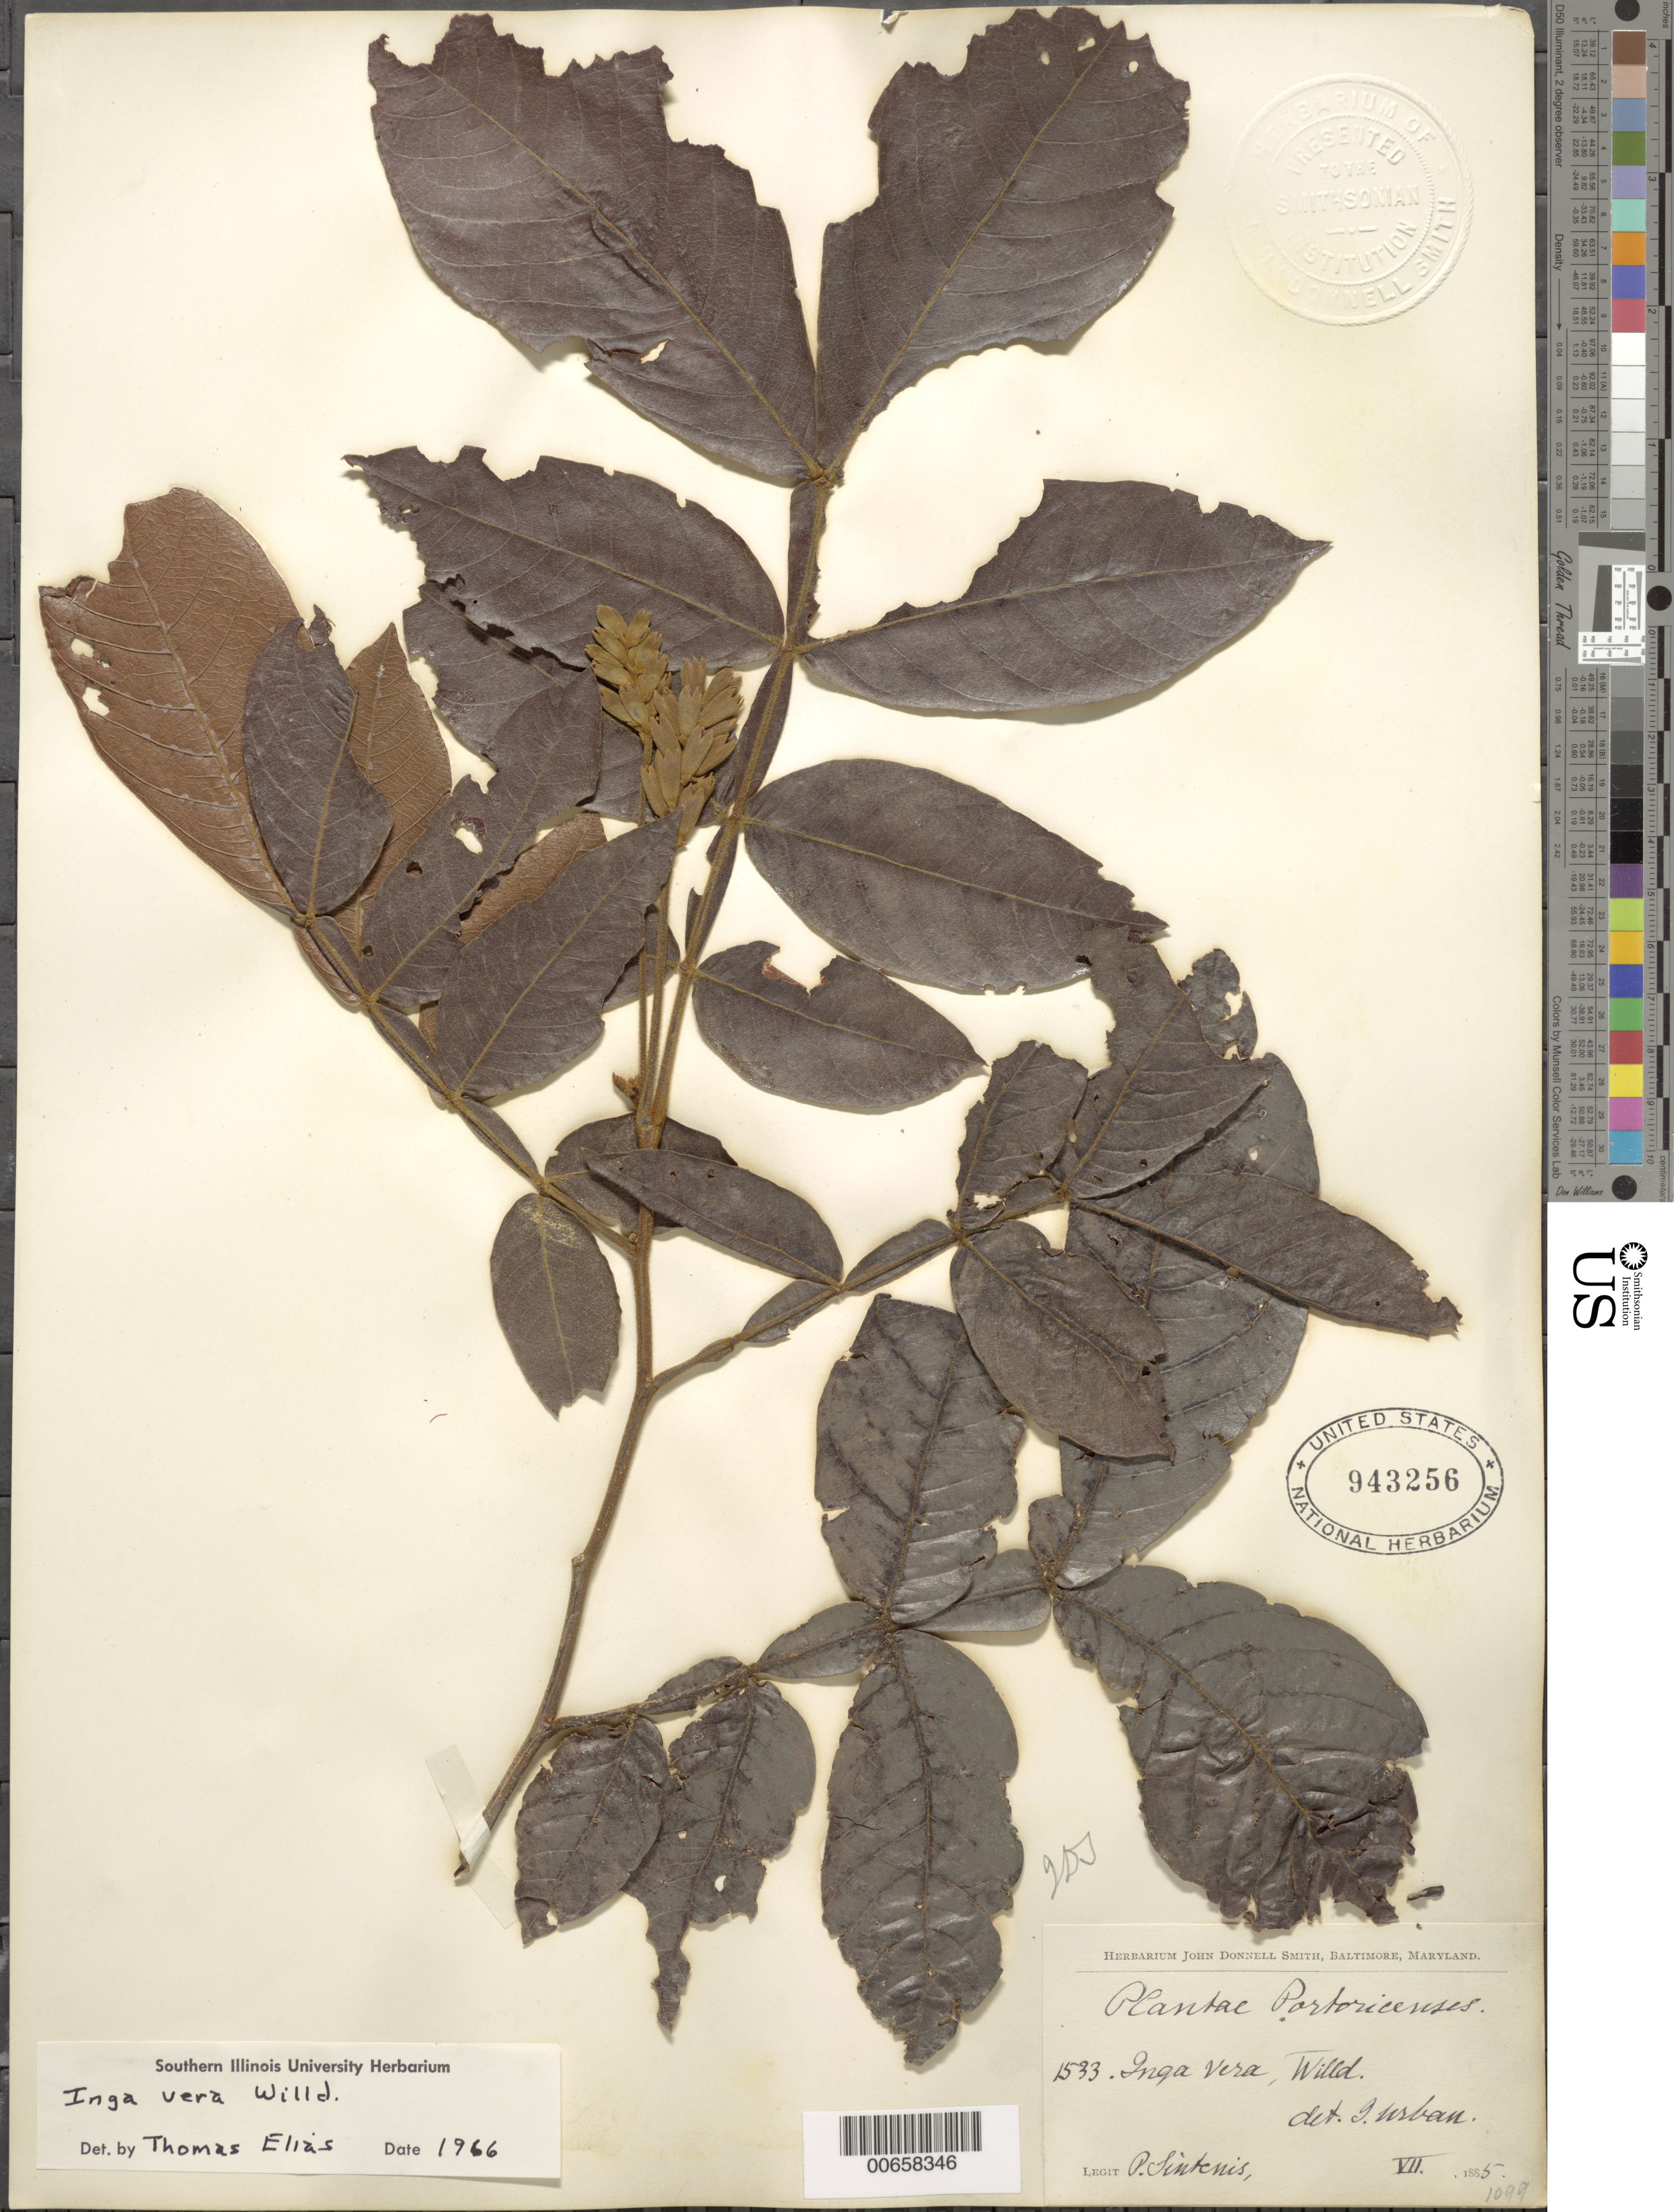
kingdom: Plantae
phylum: Tracheophyta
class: Magnoliopsida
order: Fabales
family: Fabaceae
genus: Inga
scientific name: Inga vera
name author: Willd.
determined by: Elias, T., (SIU), Southern Illinois University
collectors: P. Sintenis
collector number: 1533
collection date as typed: Jul 1885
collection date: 1885-07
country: Puerto Rico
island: Greater Antilles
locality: Sierra de Naguabo ad Rio Blanco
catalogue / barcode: US 943256